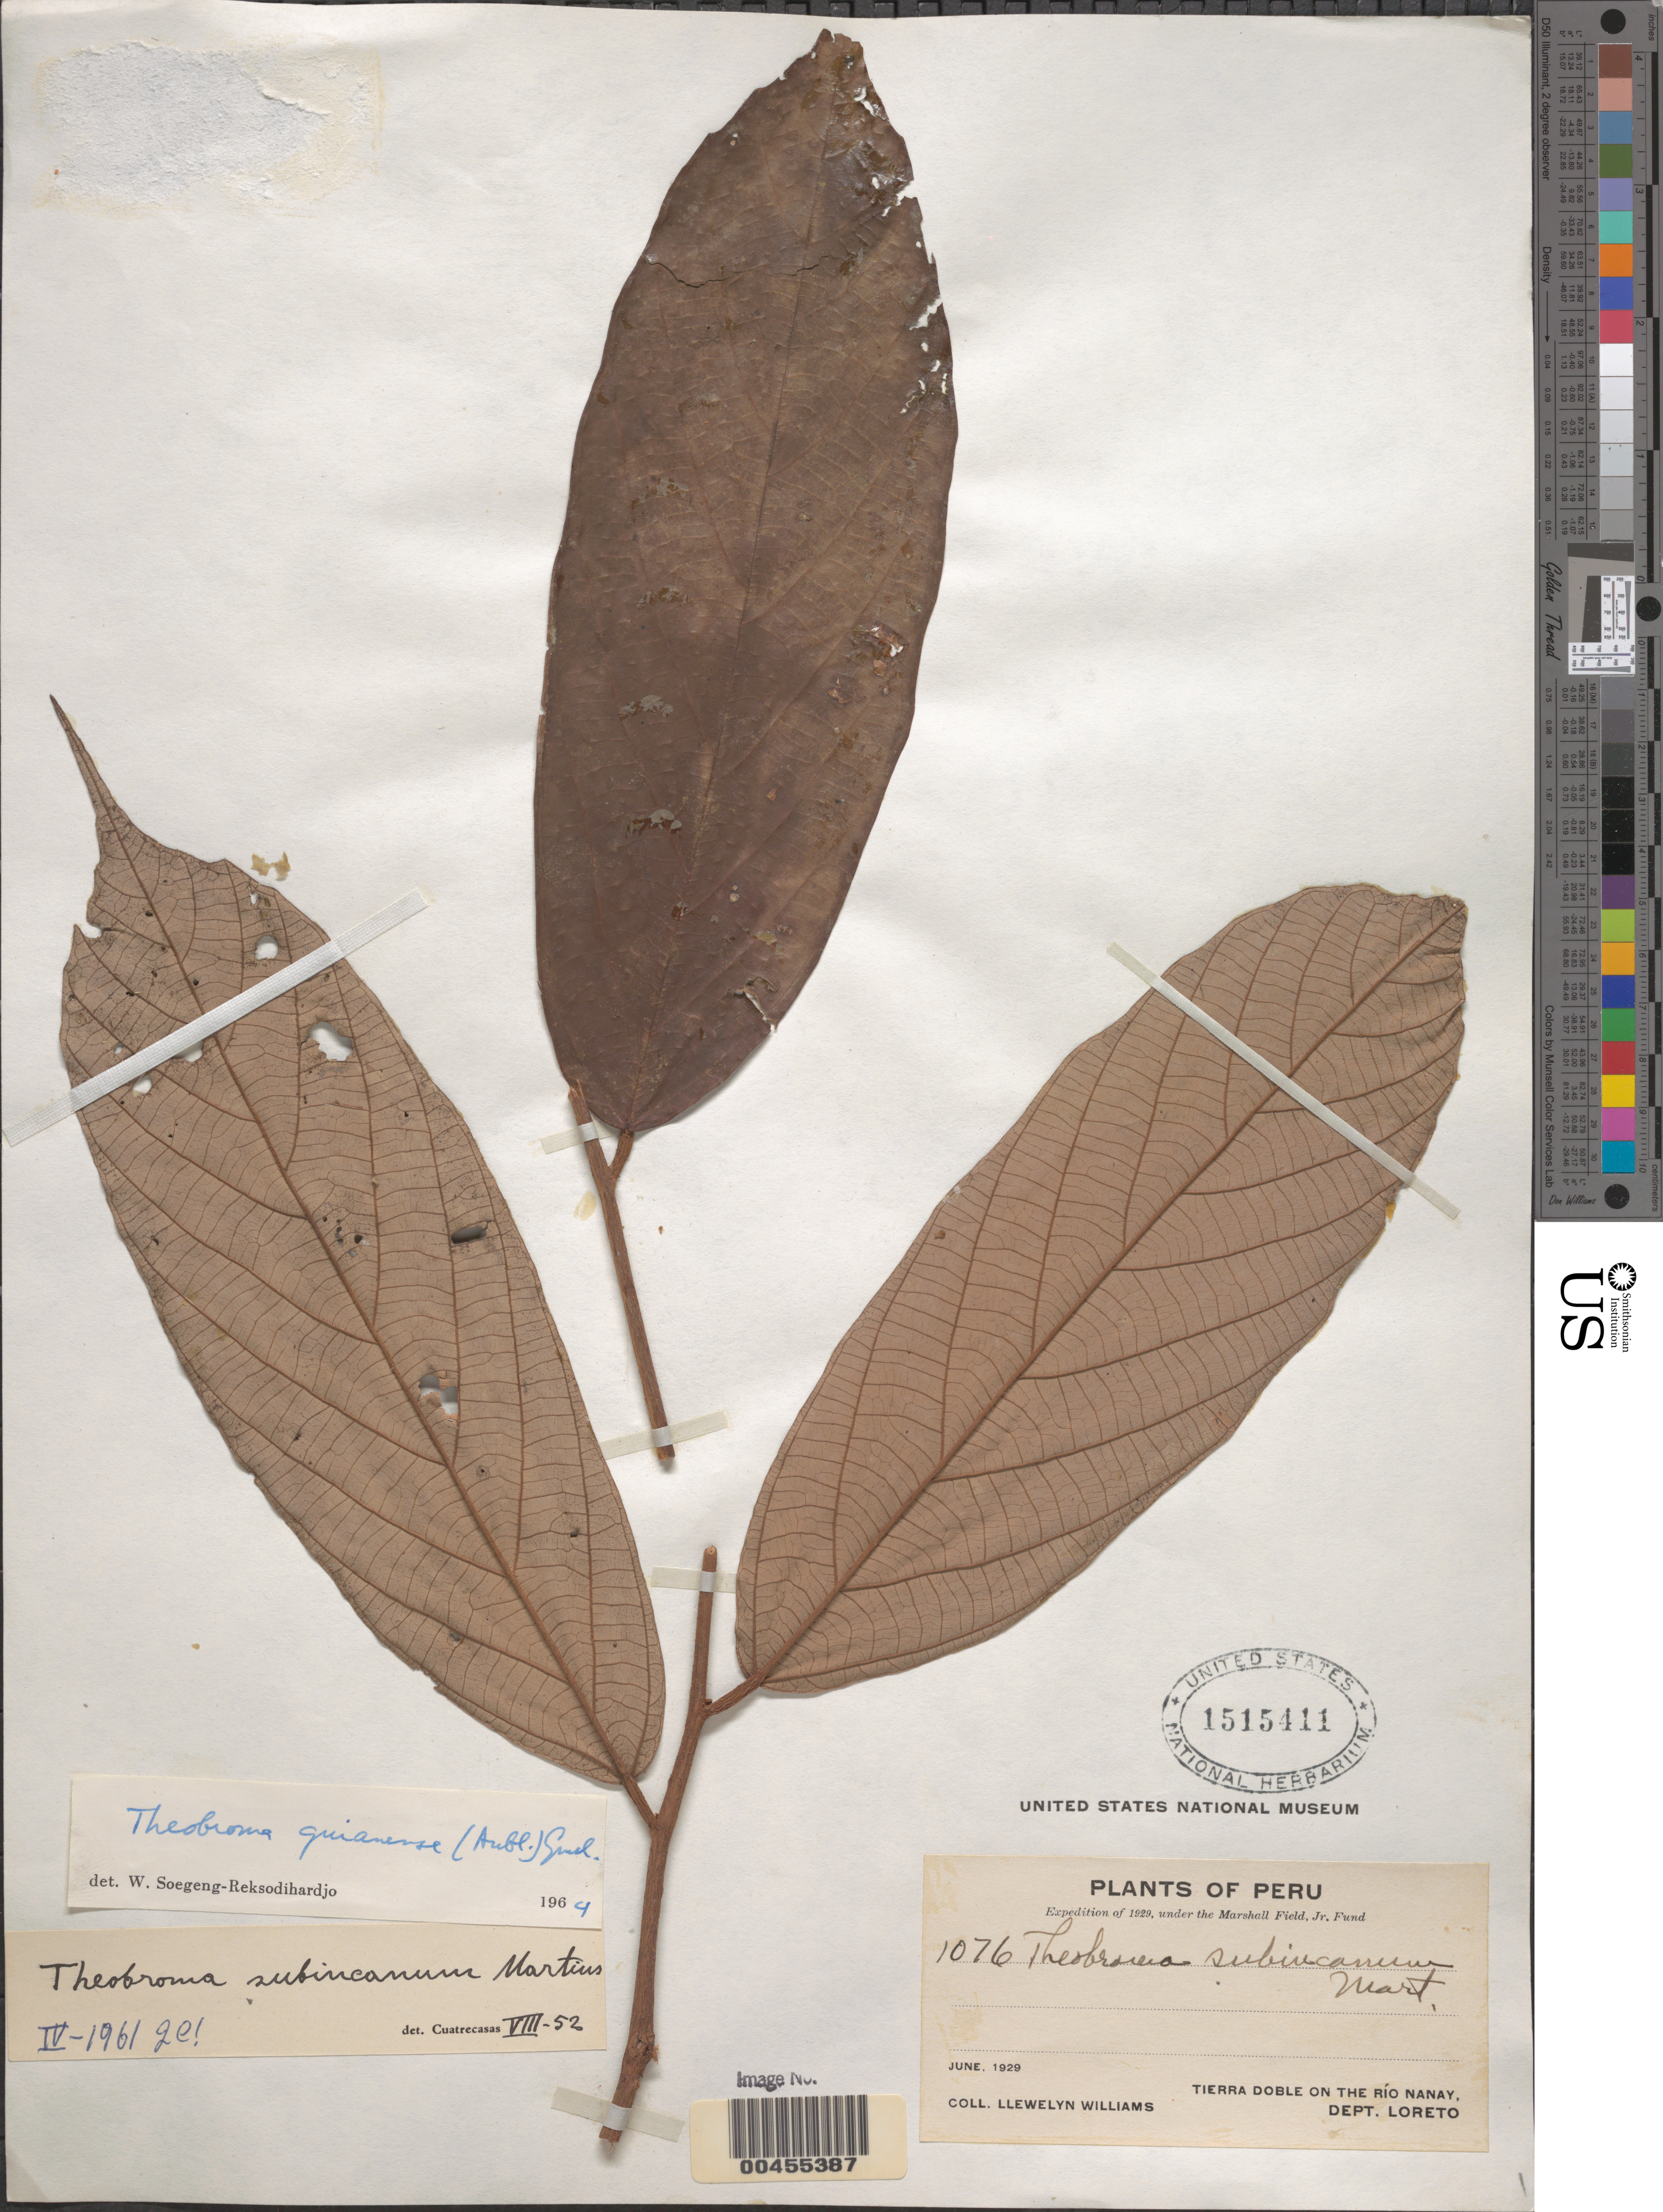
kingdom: Plantae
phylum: Tracheophyta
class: Magnoliopsida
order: Malvales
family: Malvaceae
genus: Theobroma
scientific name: Theobroma subincanum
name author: Mart.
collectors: Ll. Williams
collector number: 1076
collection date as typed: Jun 1929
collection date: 1929-06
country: Peru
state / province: Loreto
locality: Tierra Doble on the Río Nanay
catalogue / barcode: US 1515411